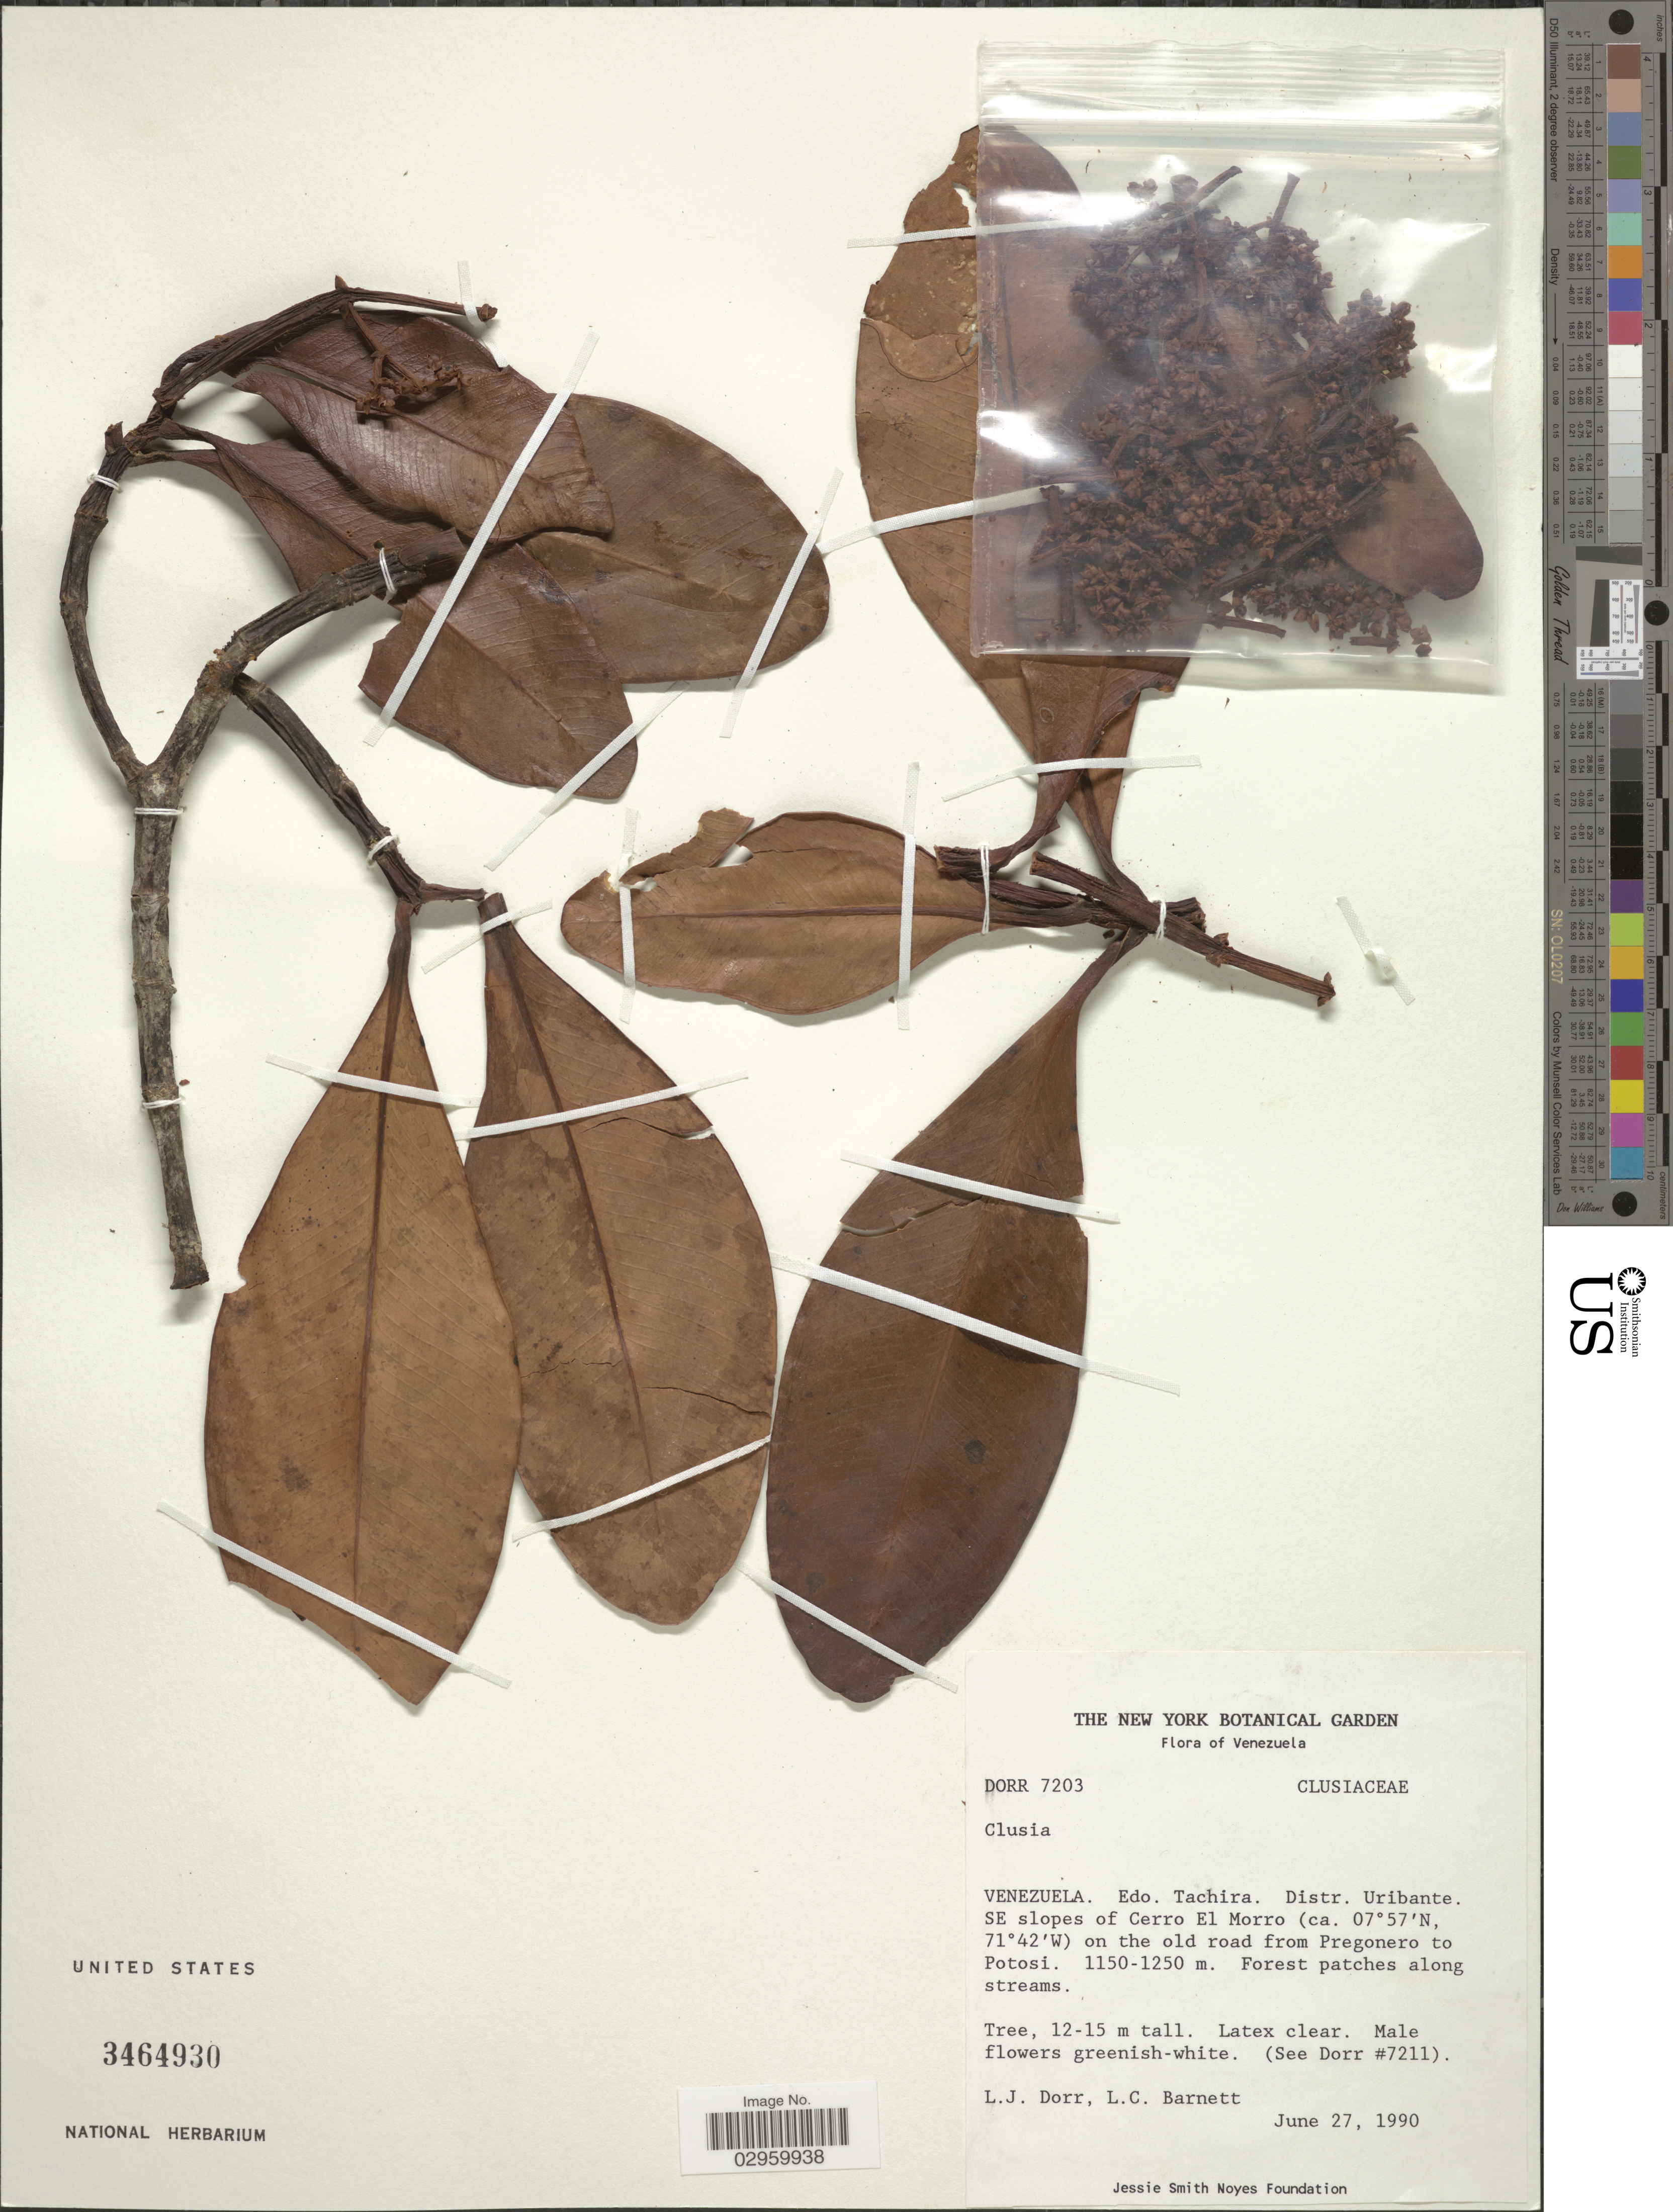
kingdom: Plantae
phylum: Tracheophyta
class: Magnoliopsida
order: Malpighiales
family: Clusiaceae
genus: Clusia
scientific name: Clusia sp.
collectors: L. J. Dorr & L. C. Barnett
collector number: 7203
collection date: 1990-06-27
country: Venezuela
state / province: Táchira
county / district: Uribante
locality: SE slopes of Cerro El Morro on the old road from Pregonero to Potosi.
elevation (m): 1150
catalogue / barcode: US 3464930